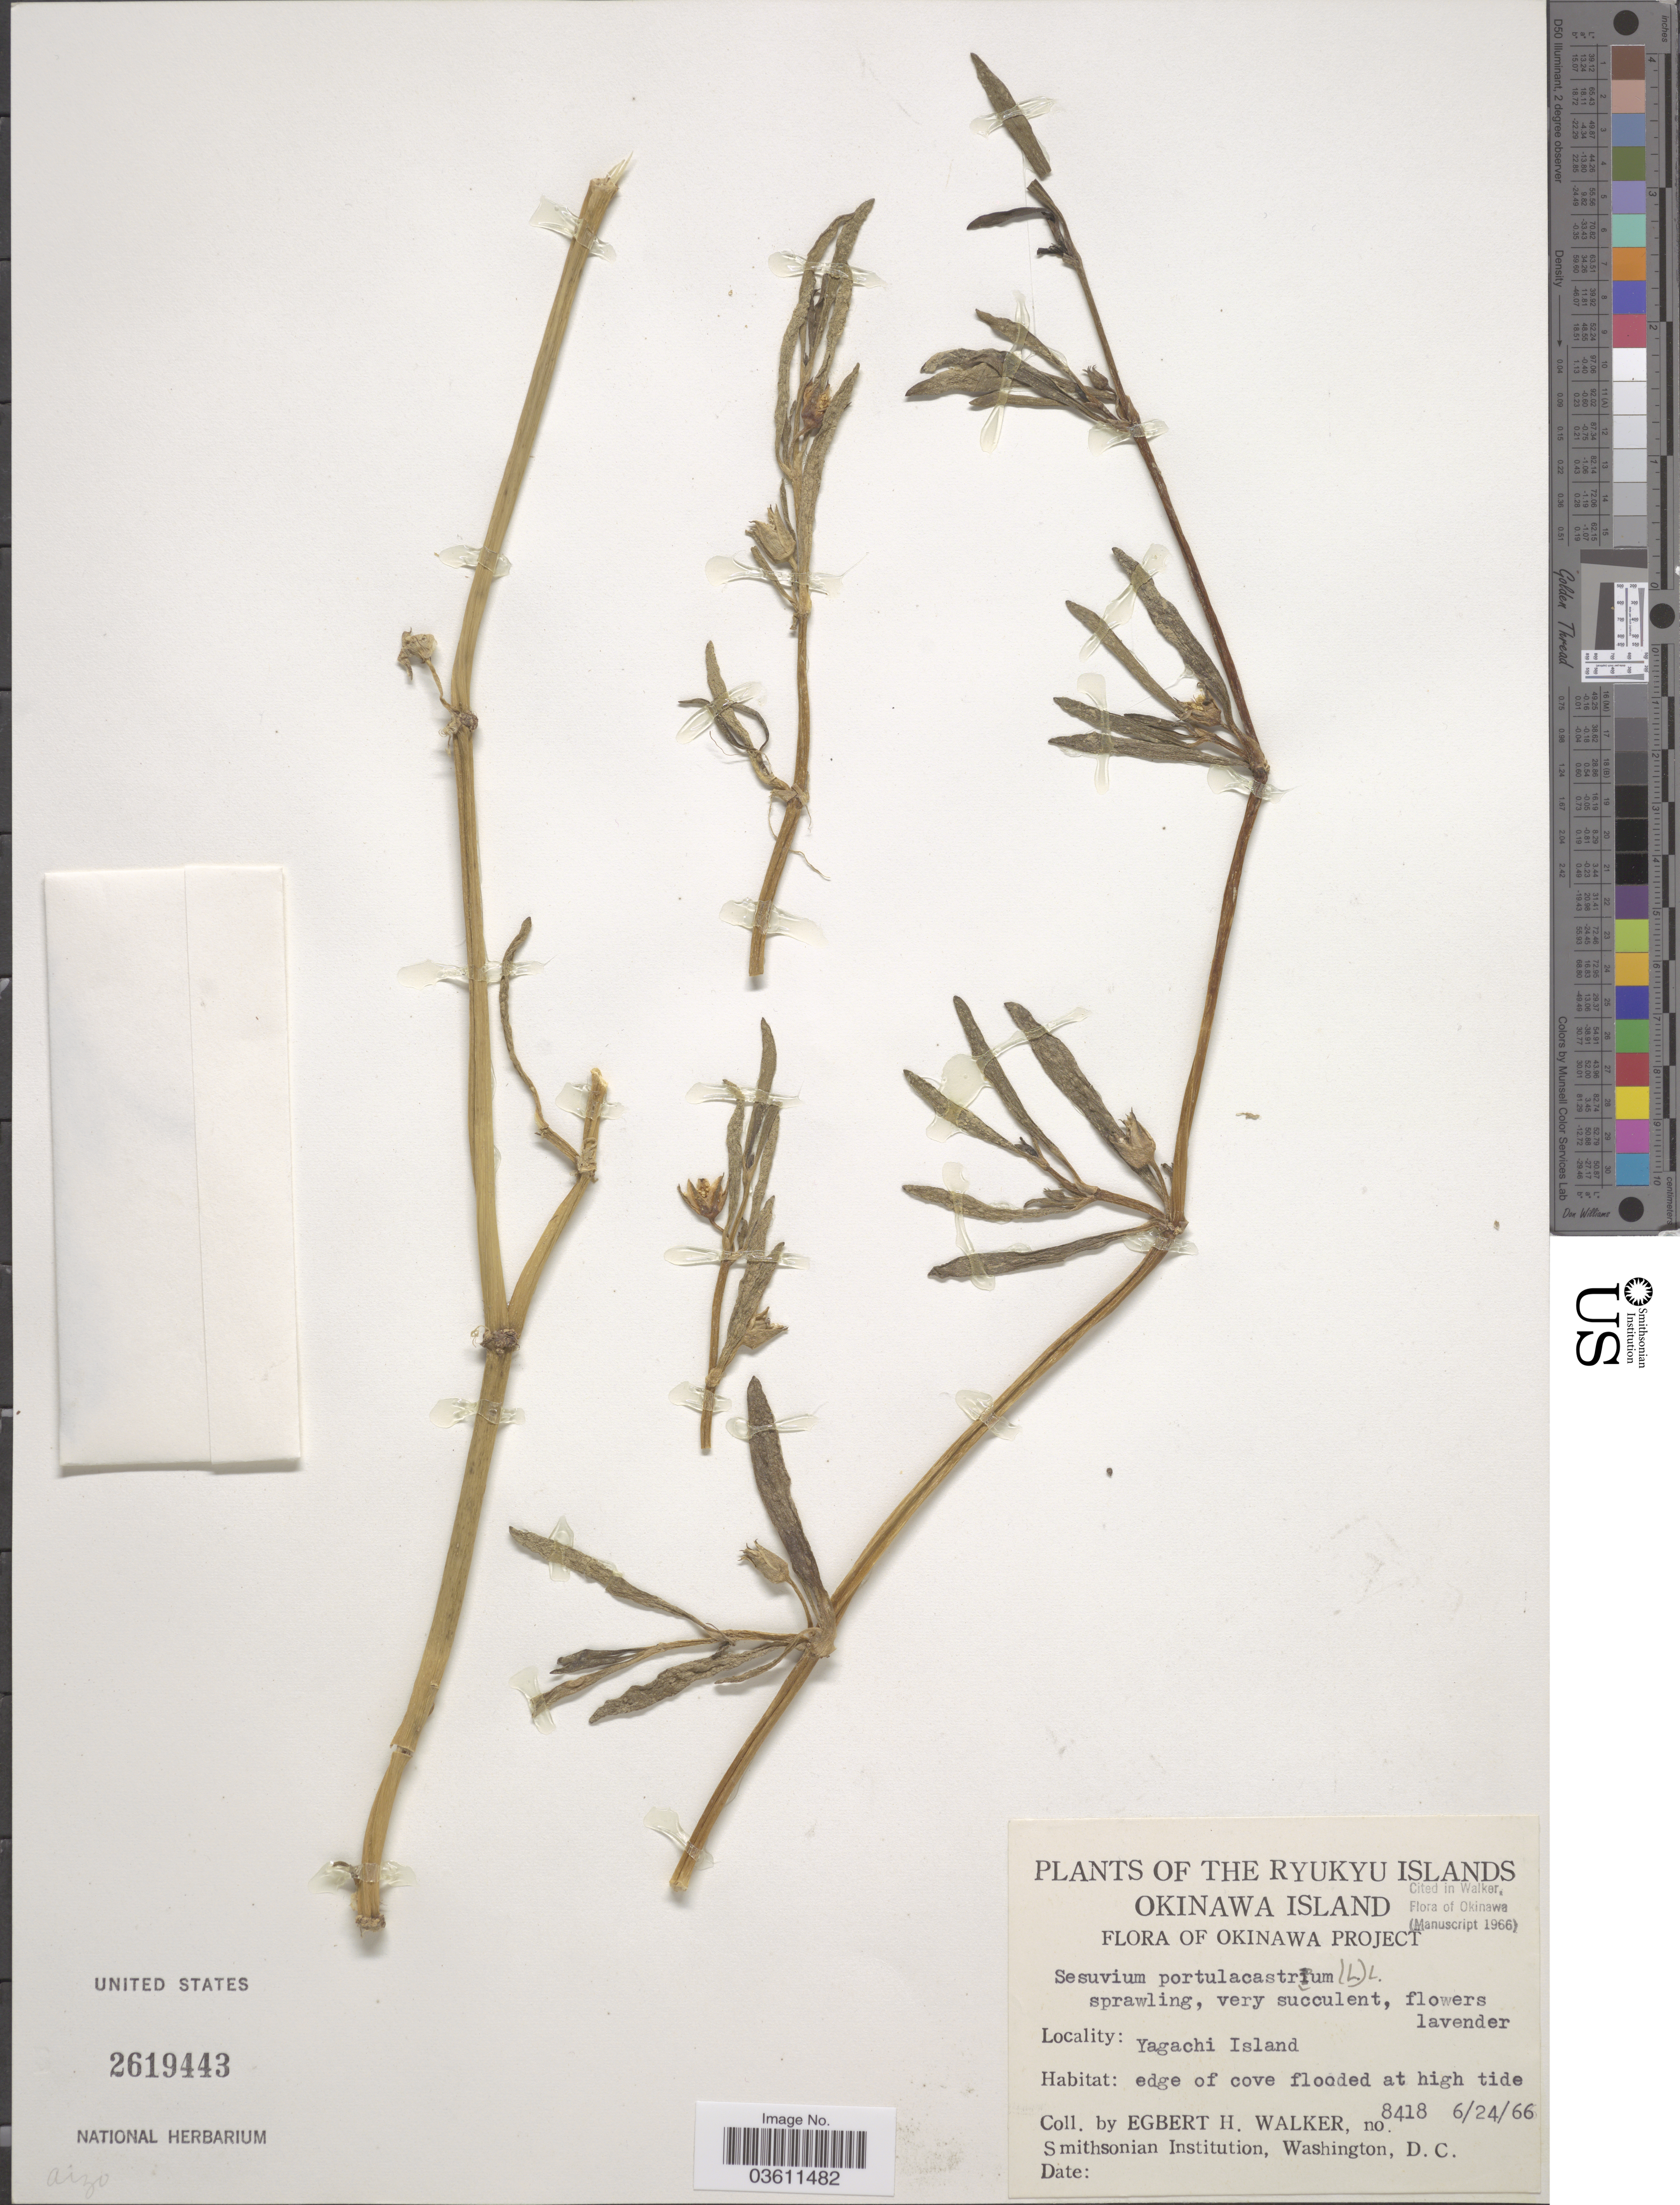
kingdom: Plantae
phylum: Tracheophyta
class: Magnoliopsida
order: Caryophyllales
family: Aizoaceae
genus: Sesuvium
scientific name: Sesuvium portulacastrum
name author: (L.) L.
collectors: E. H. Walker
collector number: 8418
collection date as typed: Transcribed d/m/y: 24/6/66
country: Japan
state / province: Okinawa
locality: The Ryukyu Islands. Yagachi Island.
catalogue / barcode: US 2619443